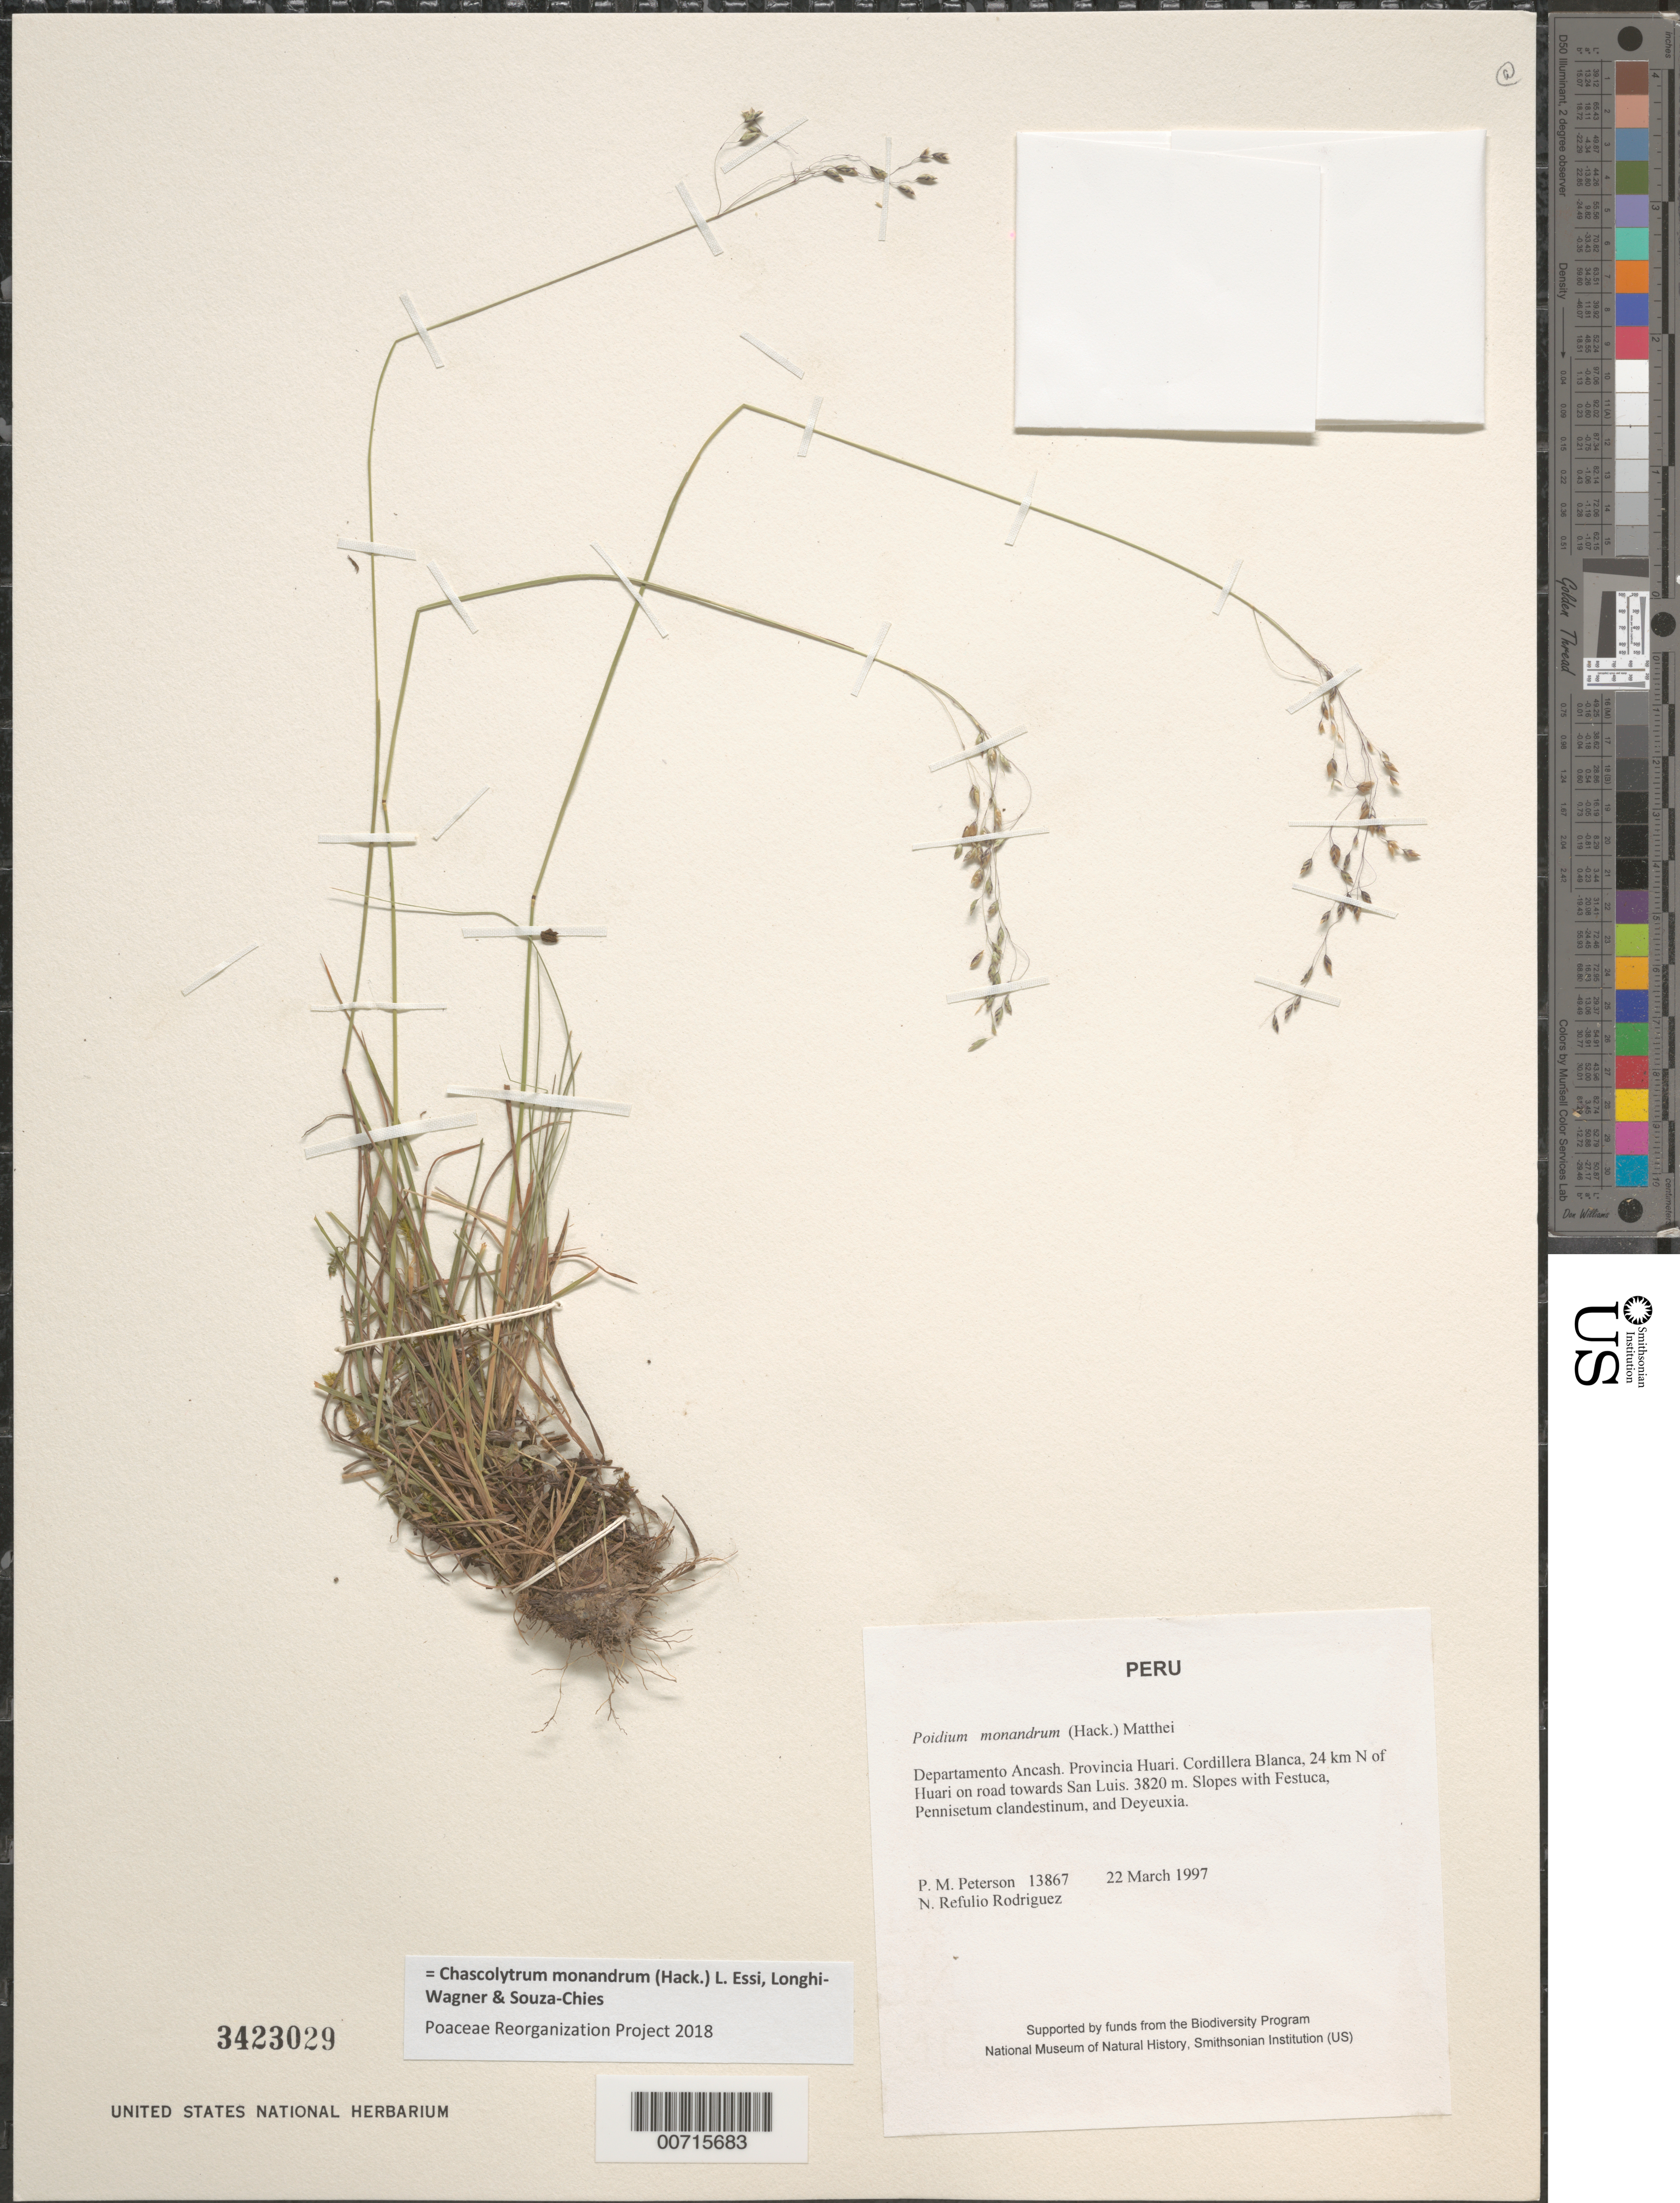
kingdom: Plantae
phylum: Tracheophyta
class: Liliopsida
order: Poales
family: Poaceae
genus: Chascolytrum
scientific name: Chascolytrum monandrum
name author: (Hack.) L. Essi et al.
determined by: Poaceae Reorganization Project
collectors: P. M. Peterson & N. Refulio-Rodríguez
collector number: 13867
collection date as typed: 22 Mar 1997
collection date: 1997-03-22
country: Peru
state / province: Ancash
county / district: Huari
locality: Cordillera Blanca, 24 km N of Huari on road towards San Luis.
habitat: Slopes with Festuca, Pennisetum clandestinum, and Deyeuxia.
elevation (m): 3820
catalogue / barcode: US 3423029